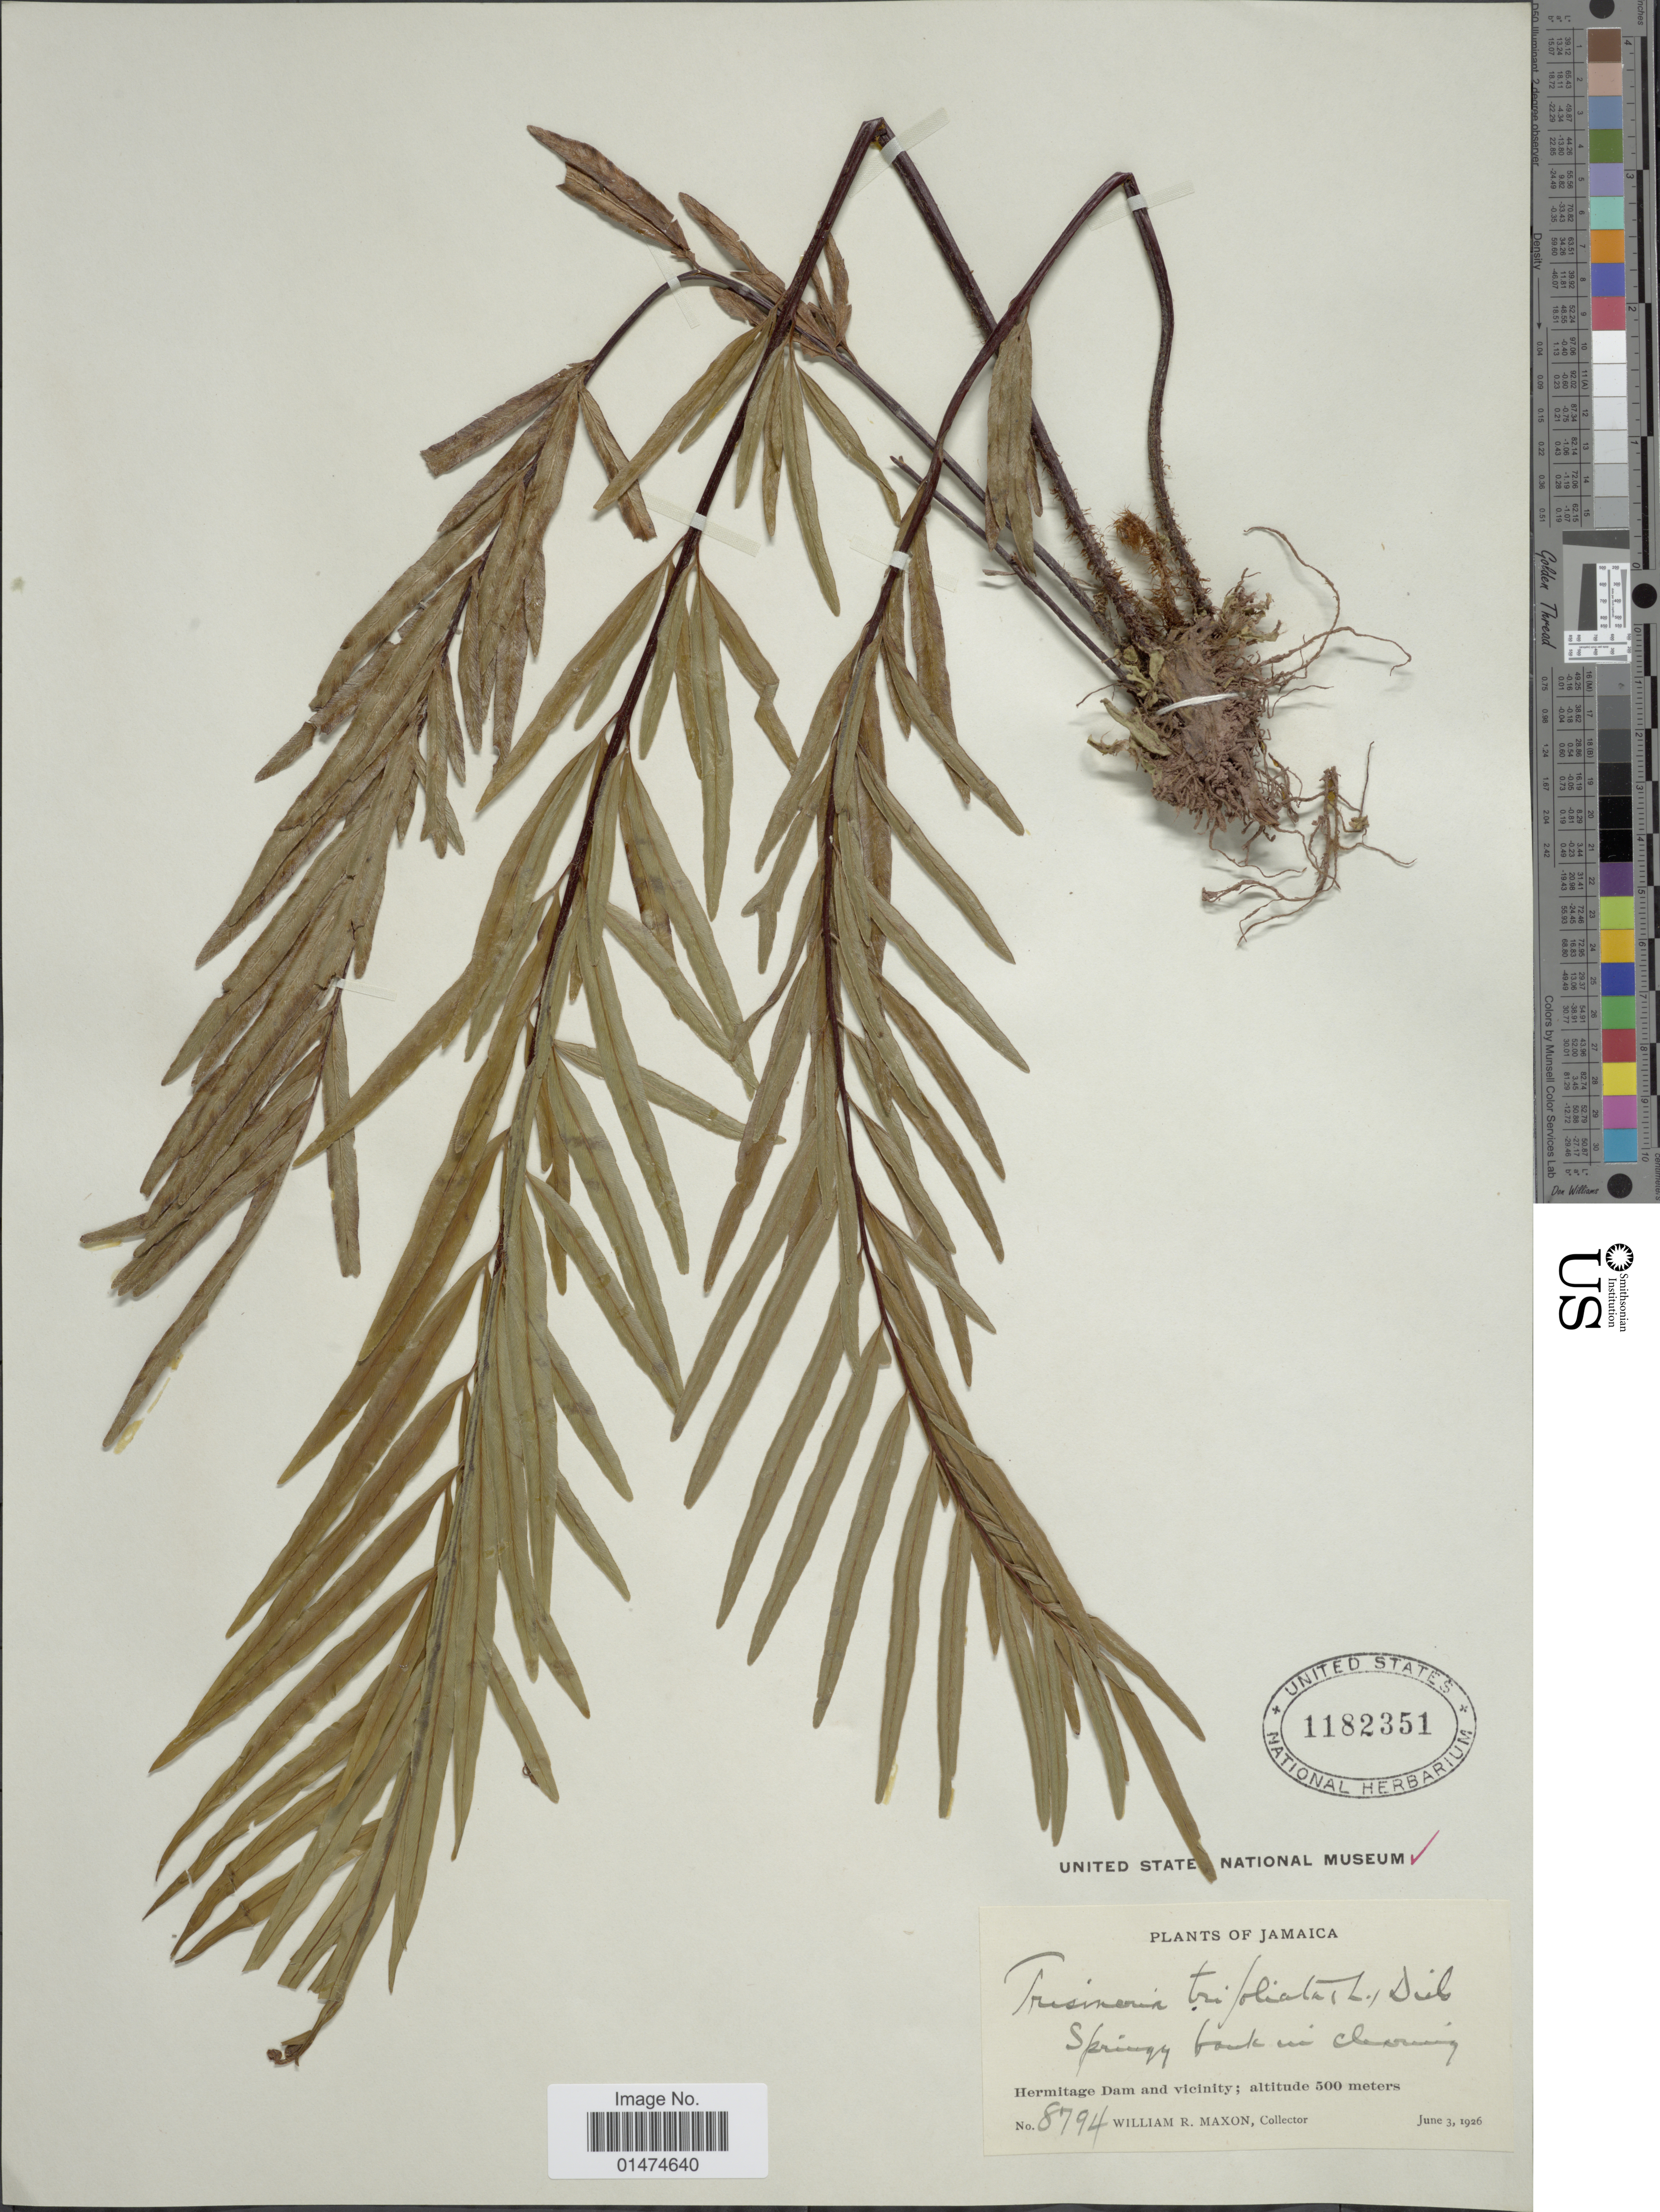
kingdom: Plantae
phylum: Tracheophyta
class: Polypodiopsida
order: Polypodiales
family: Pteridaceae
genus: Pityrogramma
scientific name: Pityrogramma trifoliata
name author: (L.) R.M. Tryon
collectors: W. R. Maxon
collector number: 8794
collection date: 1926-06-03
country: Jamaica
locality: Jamaica, Hermitage Dam and vicinity.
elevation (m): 500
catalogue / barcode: US 1182351